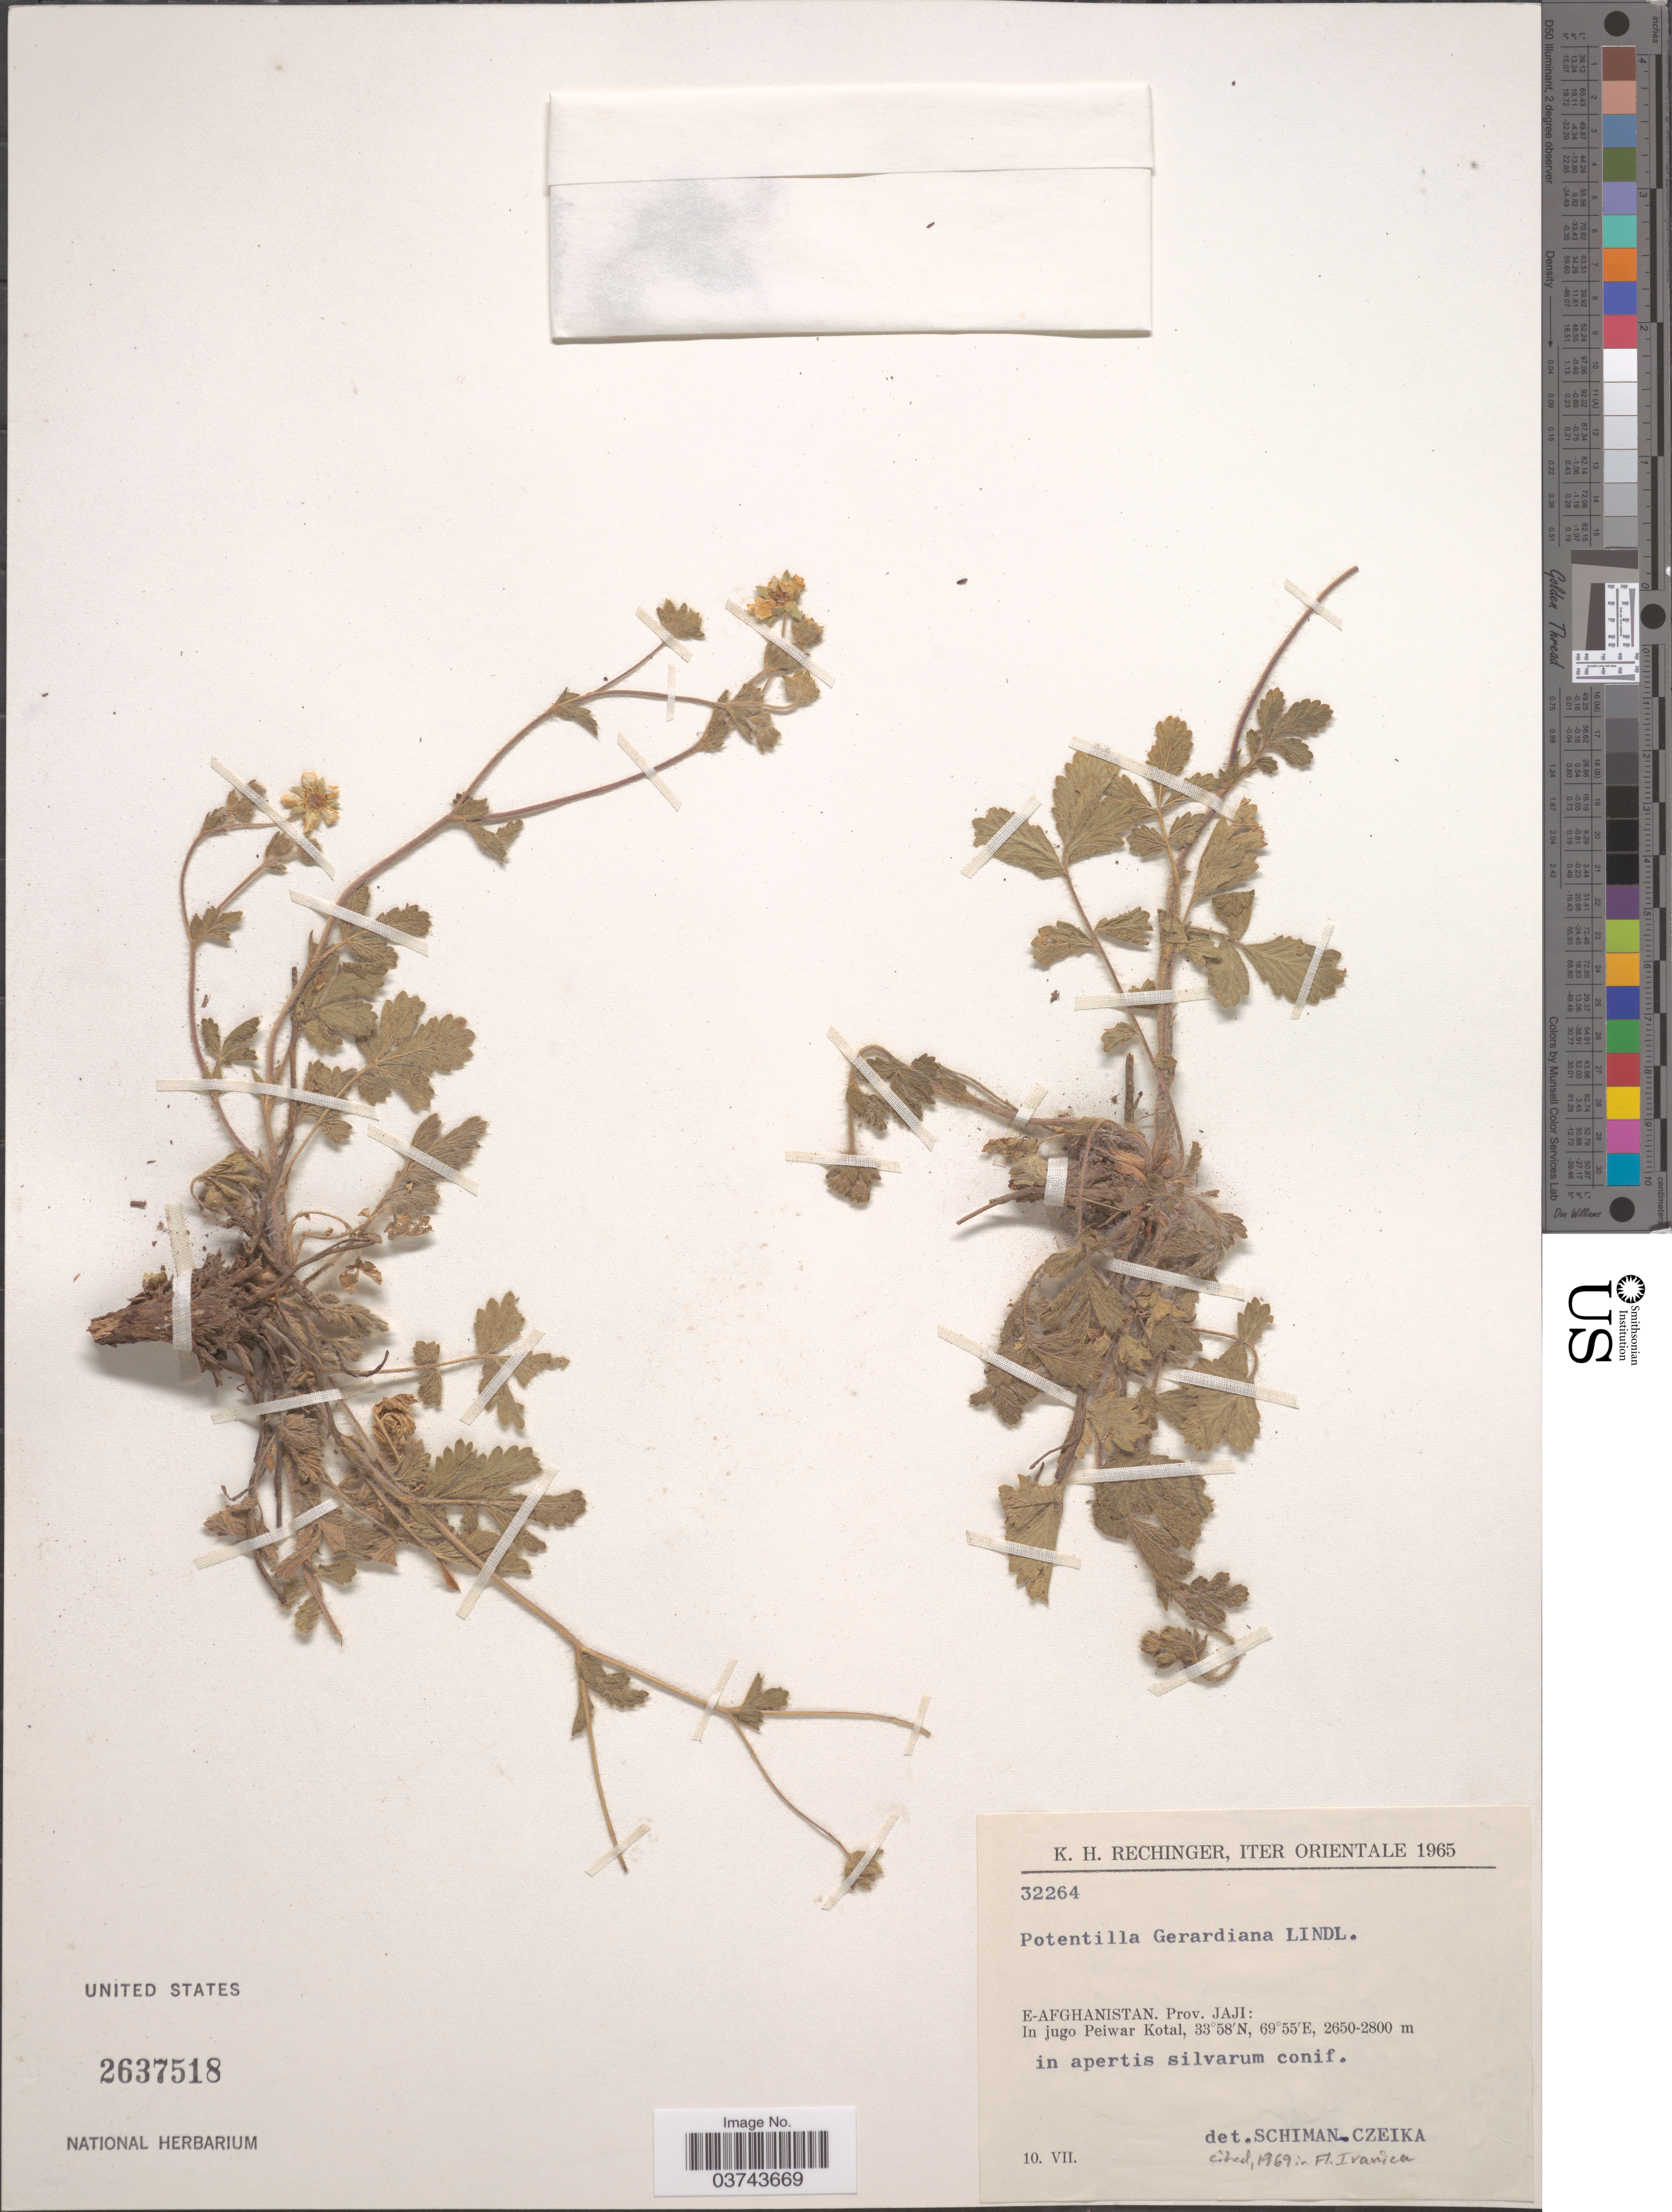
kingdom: Plantae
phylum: Tracheophyta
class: Magnoliopsida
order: Rosales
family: Rosaceae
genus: Potentilla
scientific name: Potentilla gerardiana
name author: Lindl.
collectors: K. H. Rechinger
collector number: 32264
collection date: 1965-07-10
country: Afghanistan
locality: Iter Orientale. E-Afghanistan. Prov. Jaji: In jugo Peiwar Kotal.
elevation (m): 2650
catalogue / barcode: US 2637518